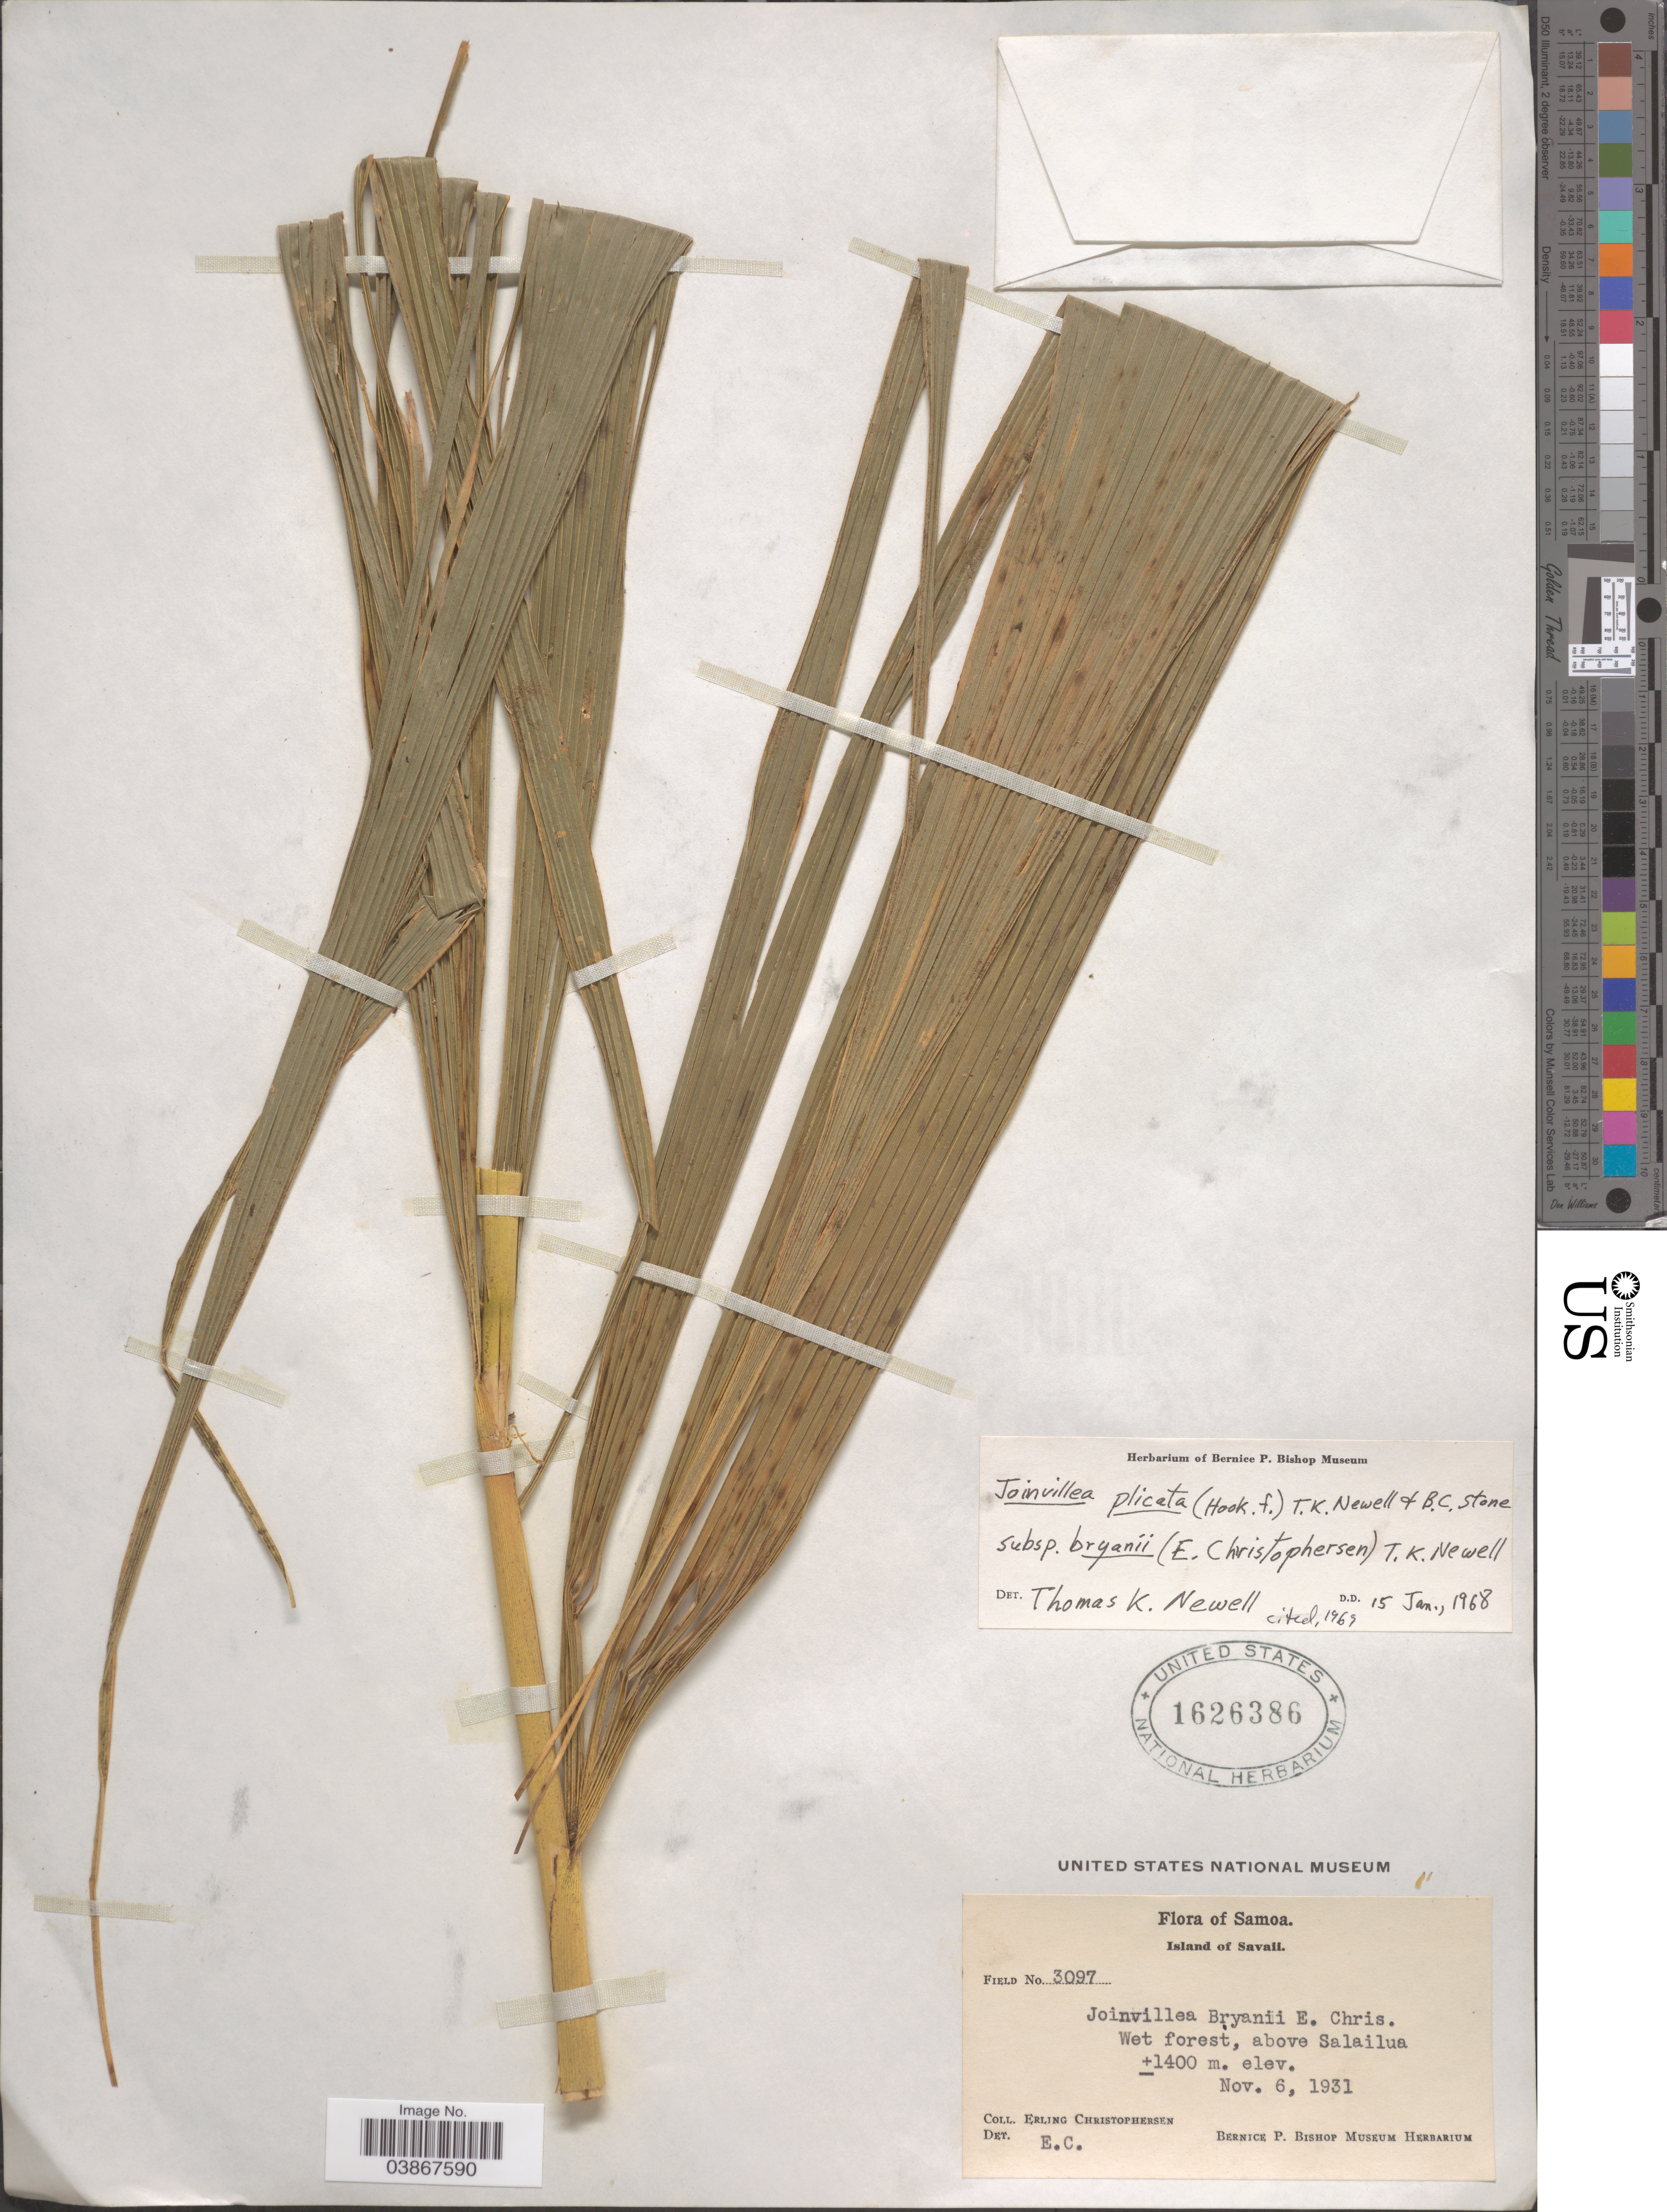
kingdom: Plantae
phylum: Tracheophyta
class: Liliopsida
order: Poales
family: Joinvilleaceae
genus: Joinvillea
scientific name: Joinvillea plicata subsp. bryanii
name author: (Christoph.) Newell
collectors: E. Christophersen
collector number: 3097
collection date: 1931-11-06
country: Samoa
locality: Samoa. Island of Savaii. Above Salailua.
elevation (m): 1400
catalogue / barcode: US 1626386